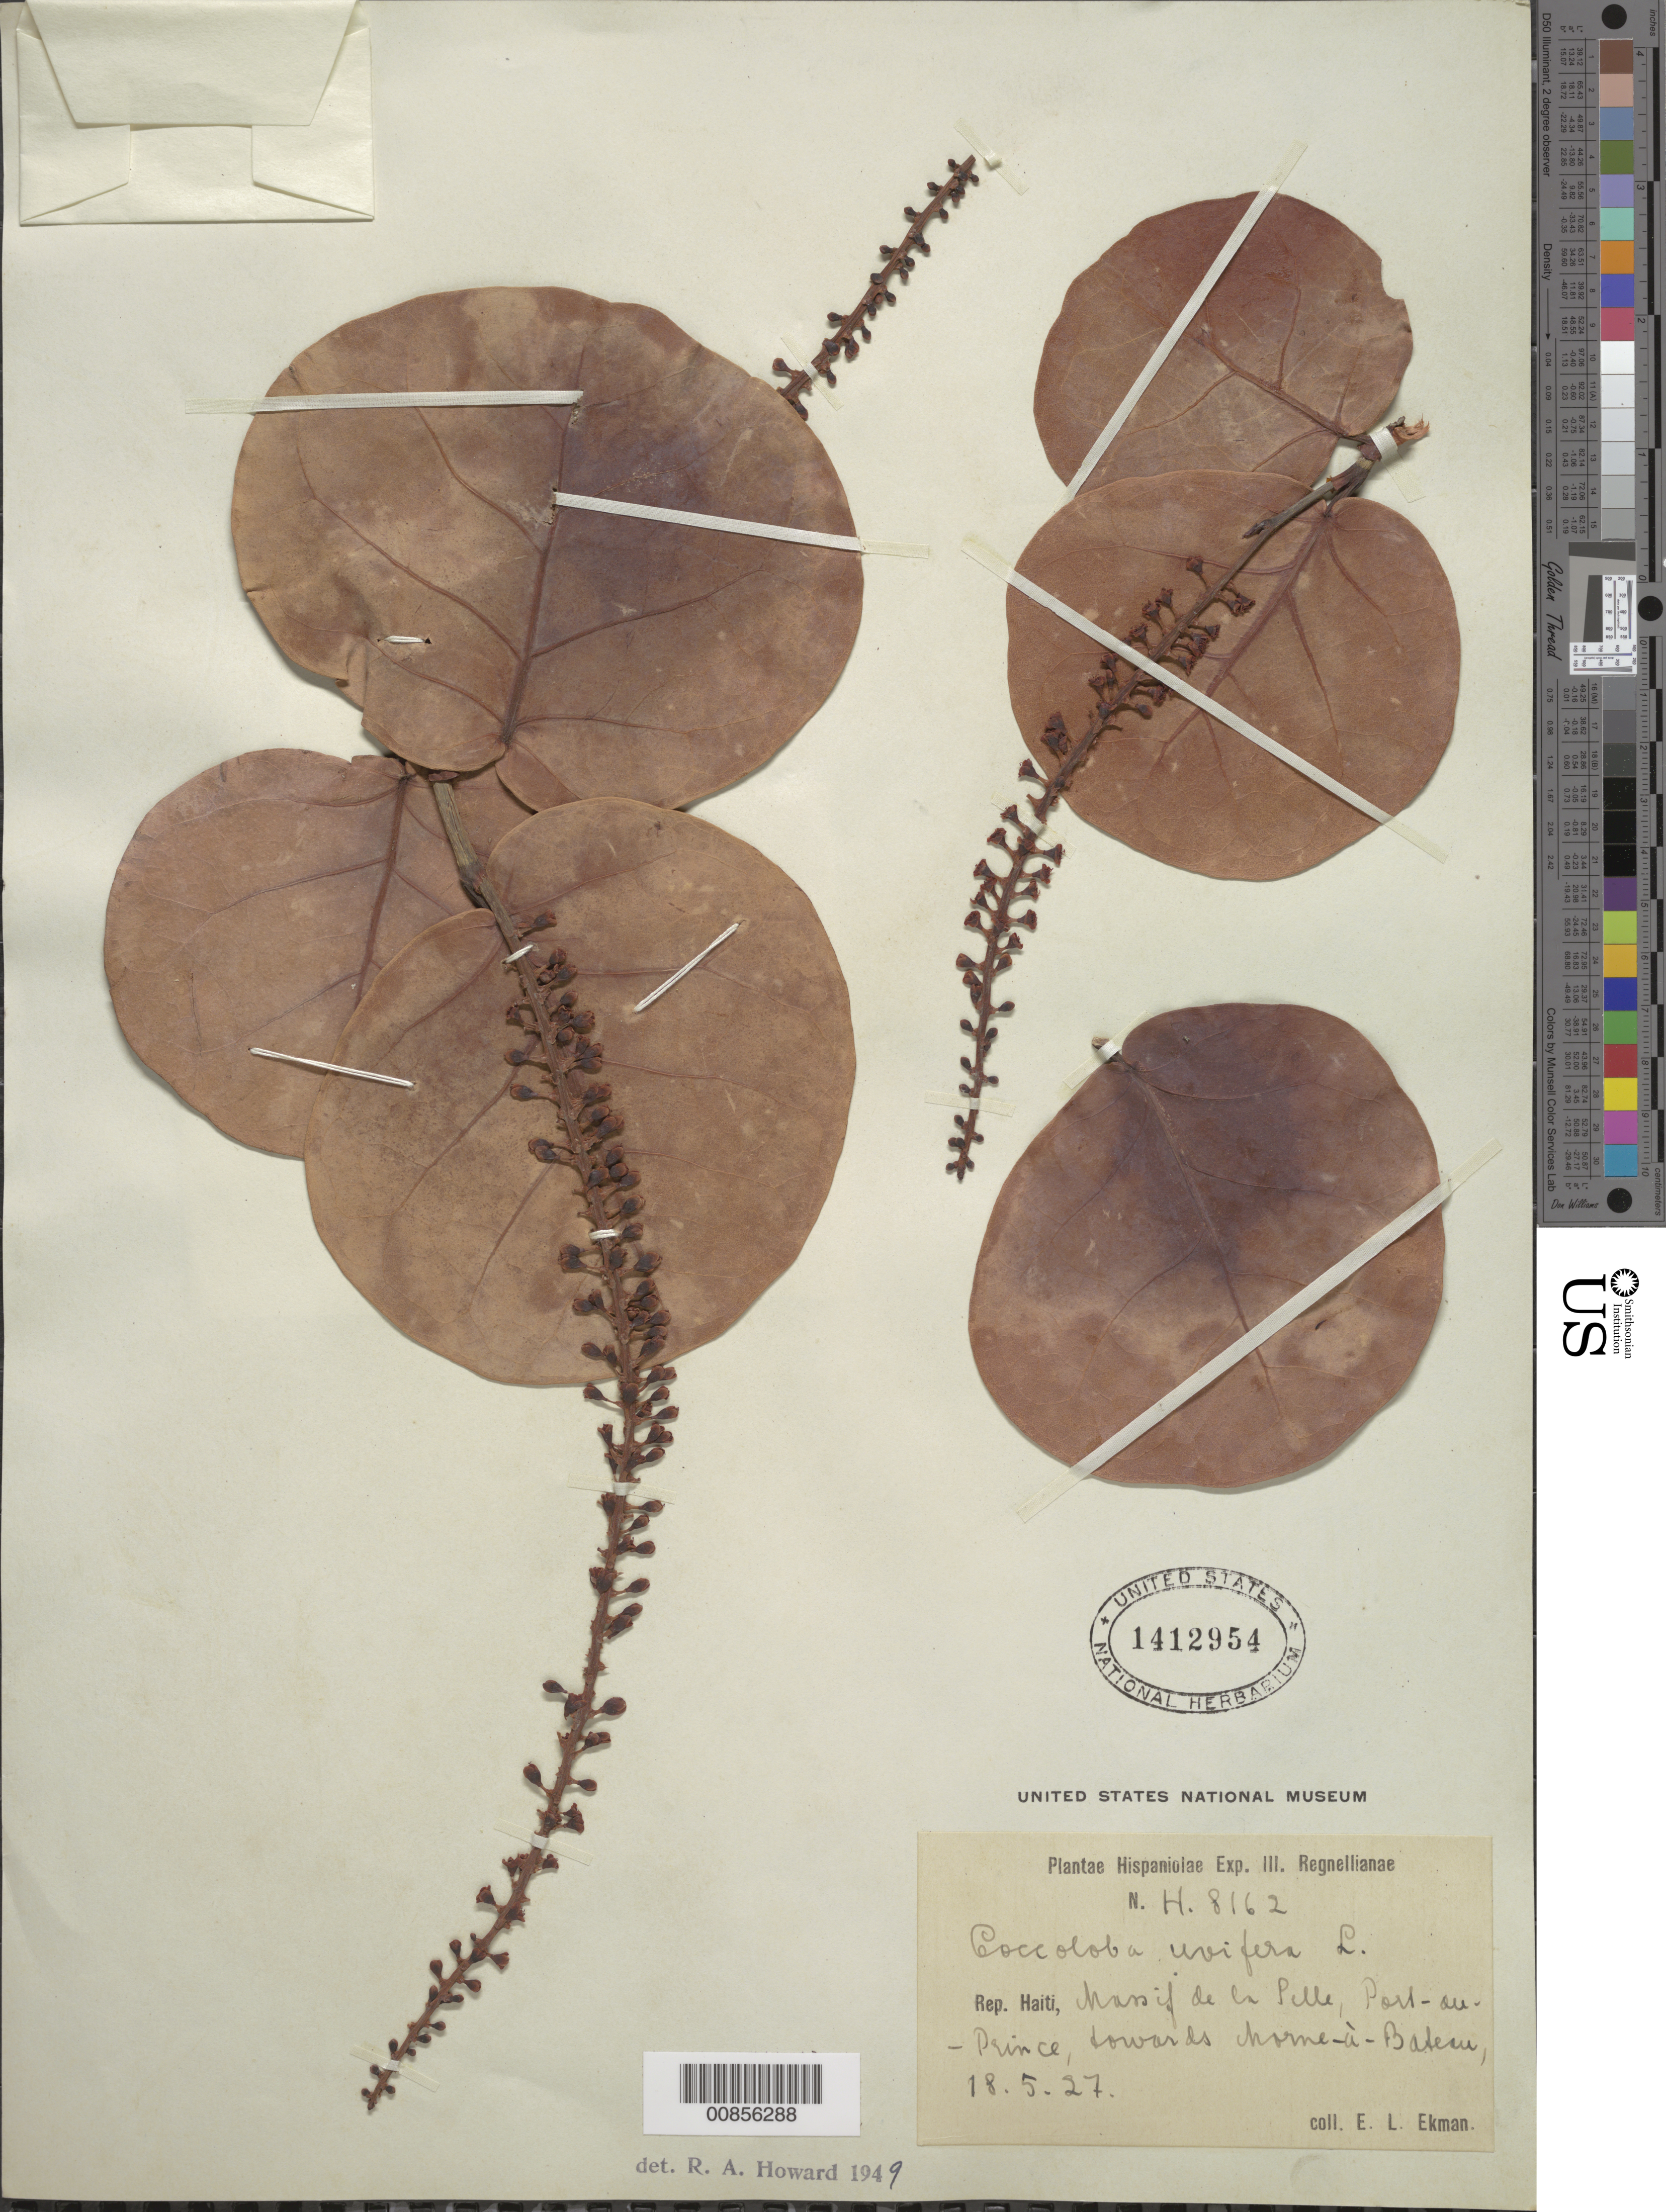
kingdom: Plantae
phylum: Tracheophyta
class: Magnoliopsida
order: Caryophyllales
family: Polygonaceae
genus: Coccoloba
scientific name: Coccoloba uvifera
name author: L.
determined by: Howard, R. A.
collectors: E. L. Ekman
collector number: H 8162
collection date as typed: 18 May 1927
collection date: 1927-05-18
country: Haiti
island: Hispaniola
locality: Massif de la Selle, Port-au-Prince, towards Morne à Bateau.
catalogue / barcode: US 1412954